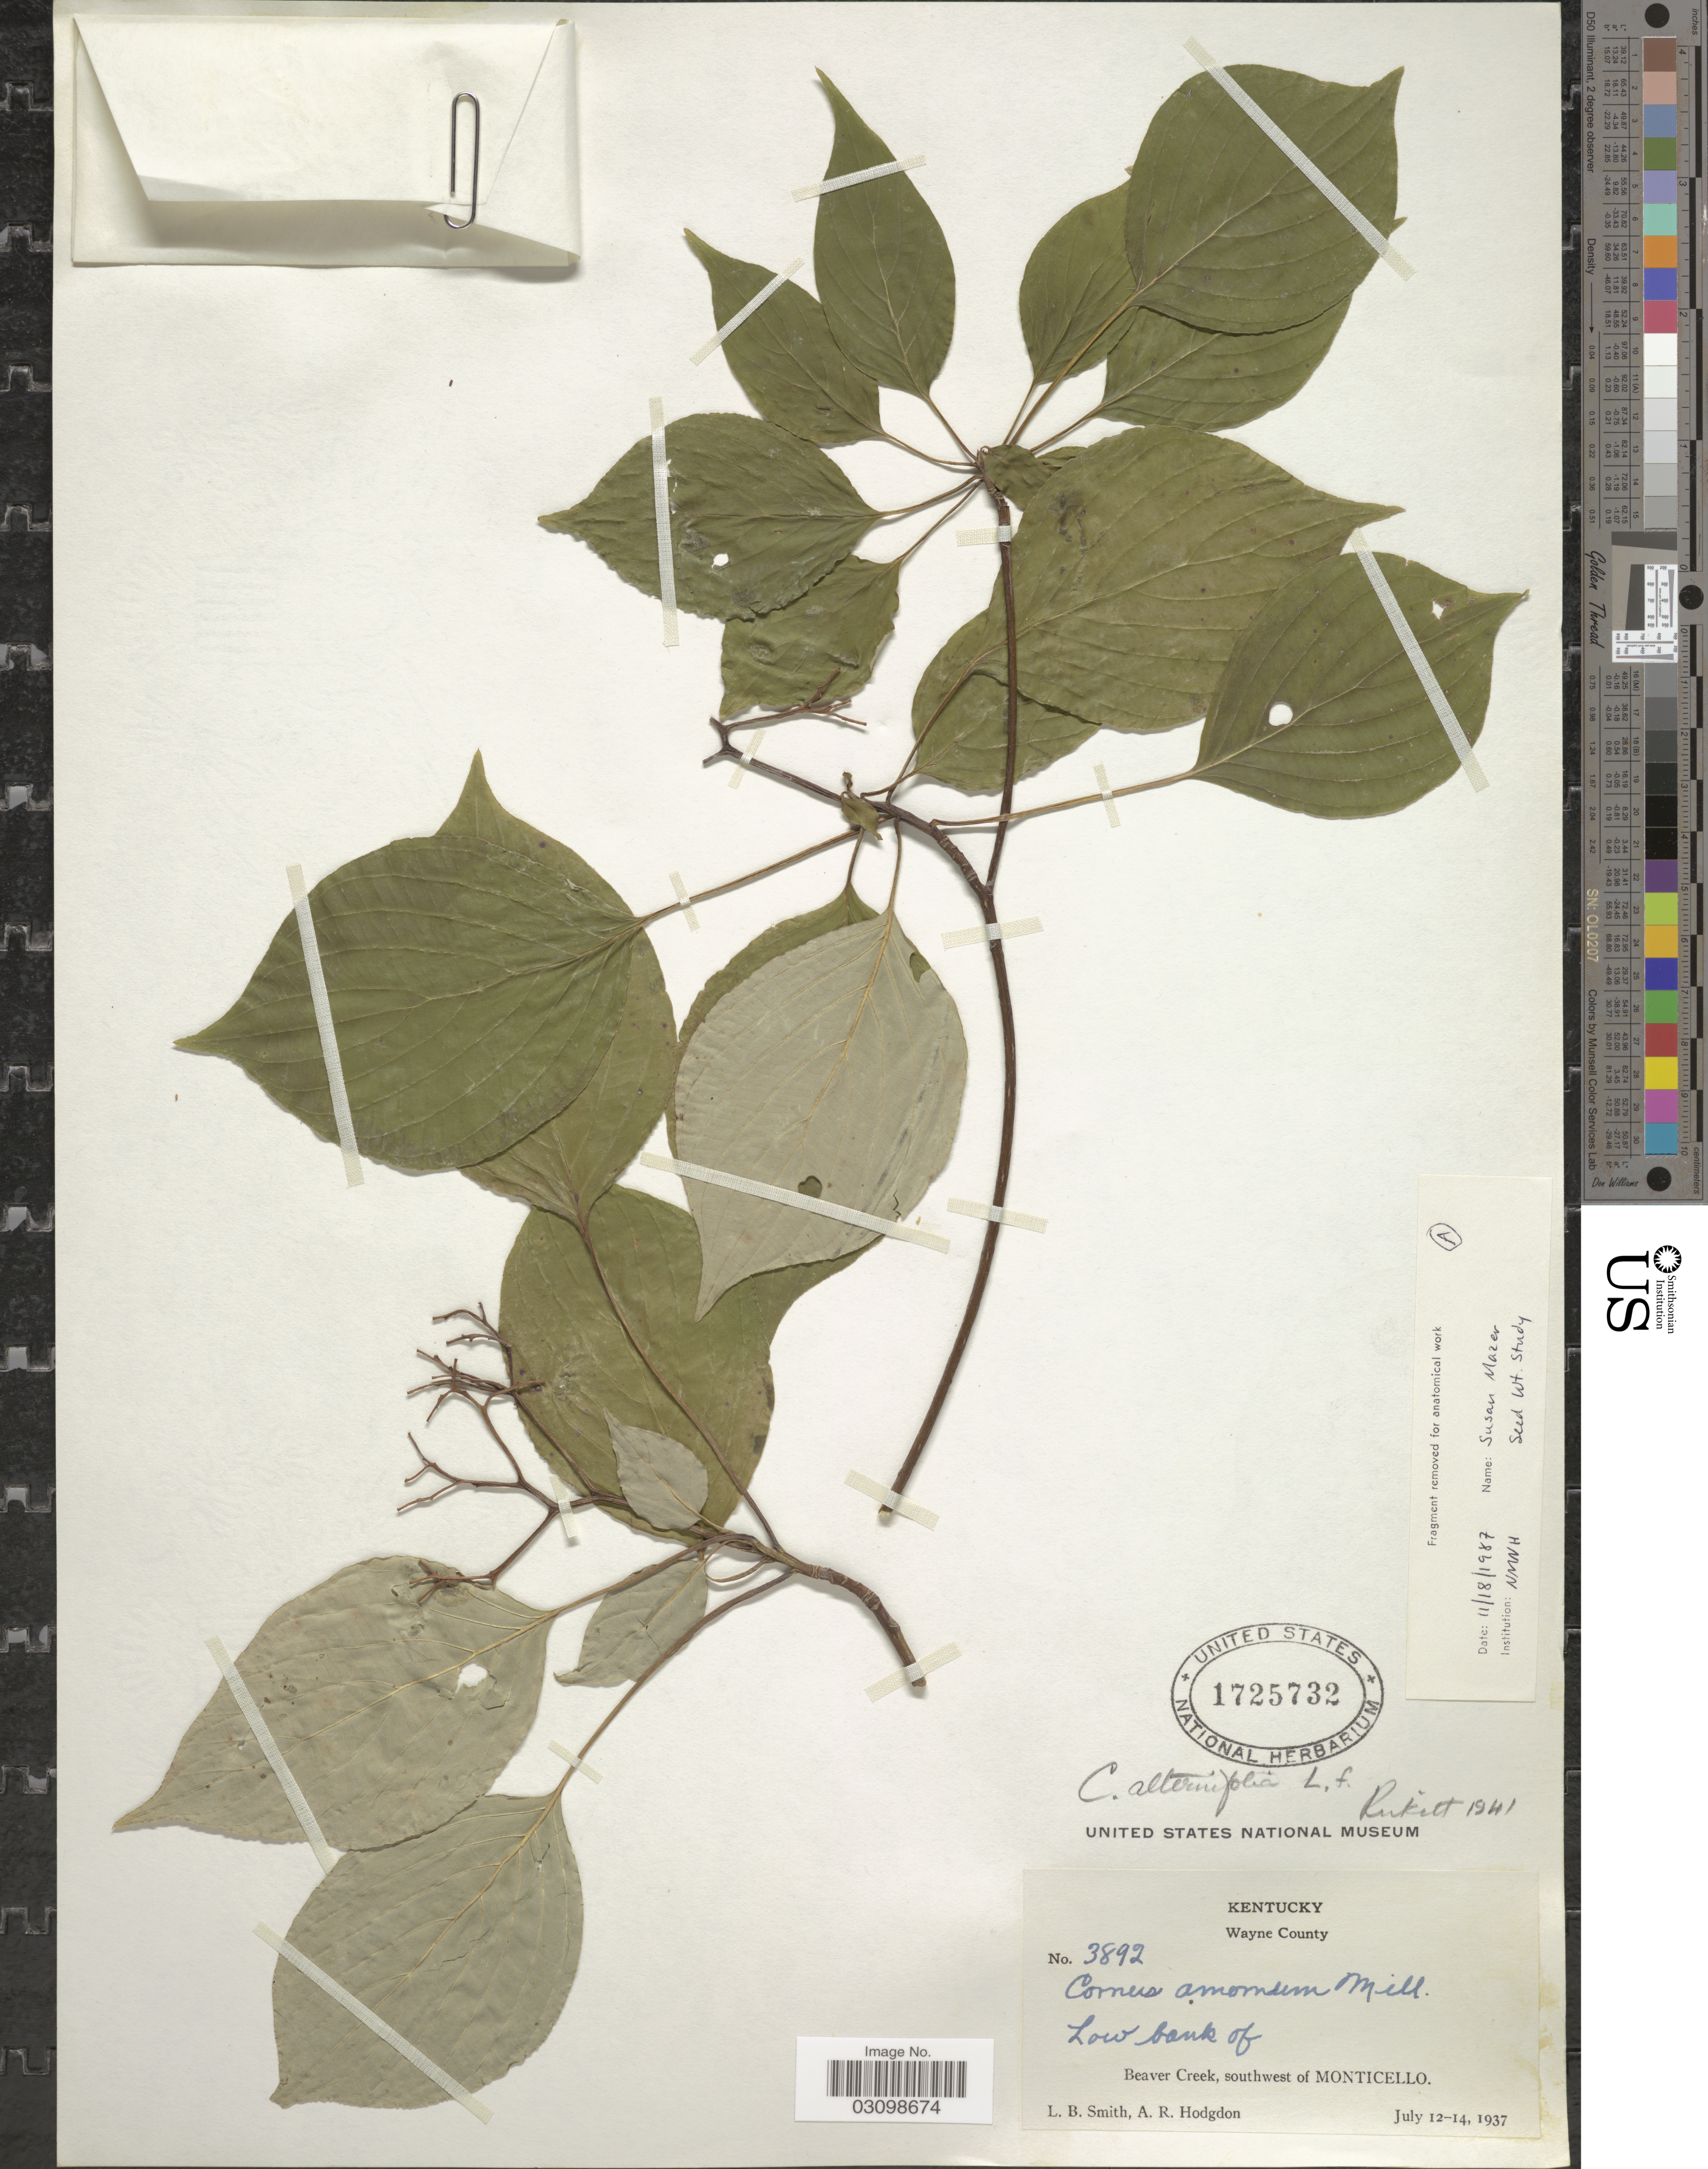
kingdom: Plantae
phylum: Tracheophyta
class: Magnoliopsida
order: Cornales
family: Cornaceae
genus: Cornus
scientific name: Cornus alternifolia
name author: L.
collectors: L. Smith & A. R. Hodgdon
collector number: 3892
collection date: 1937-07-12/1937-07-14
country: United States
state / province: Kentucky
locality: Wayne County. Low bank of Beaver Creek, southwest of Monticello.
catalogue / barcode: US 1725732